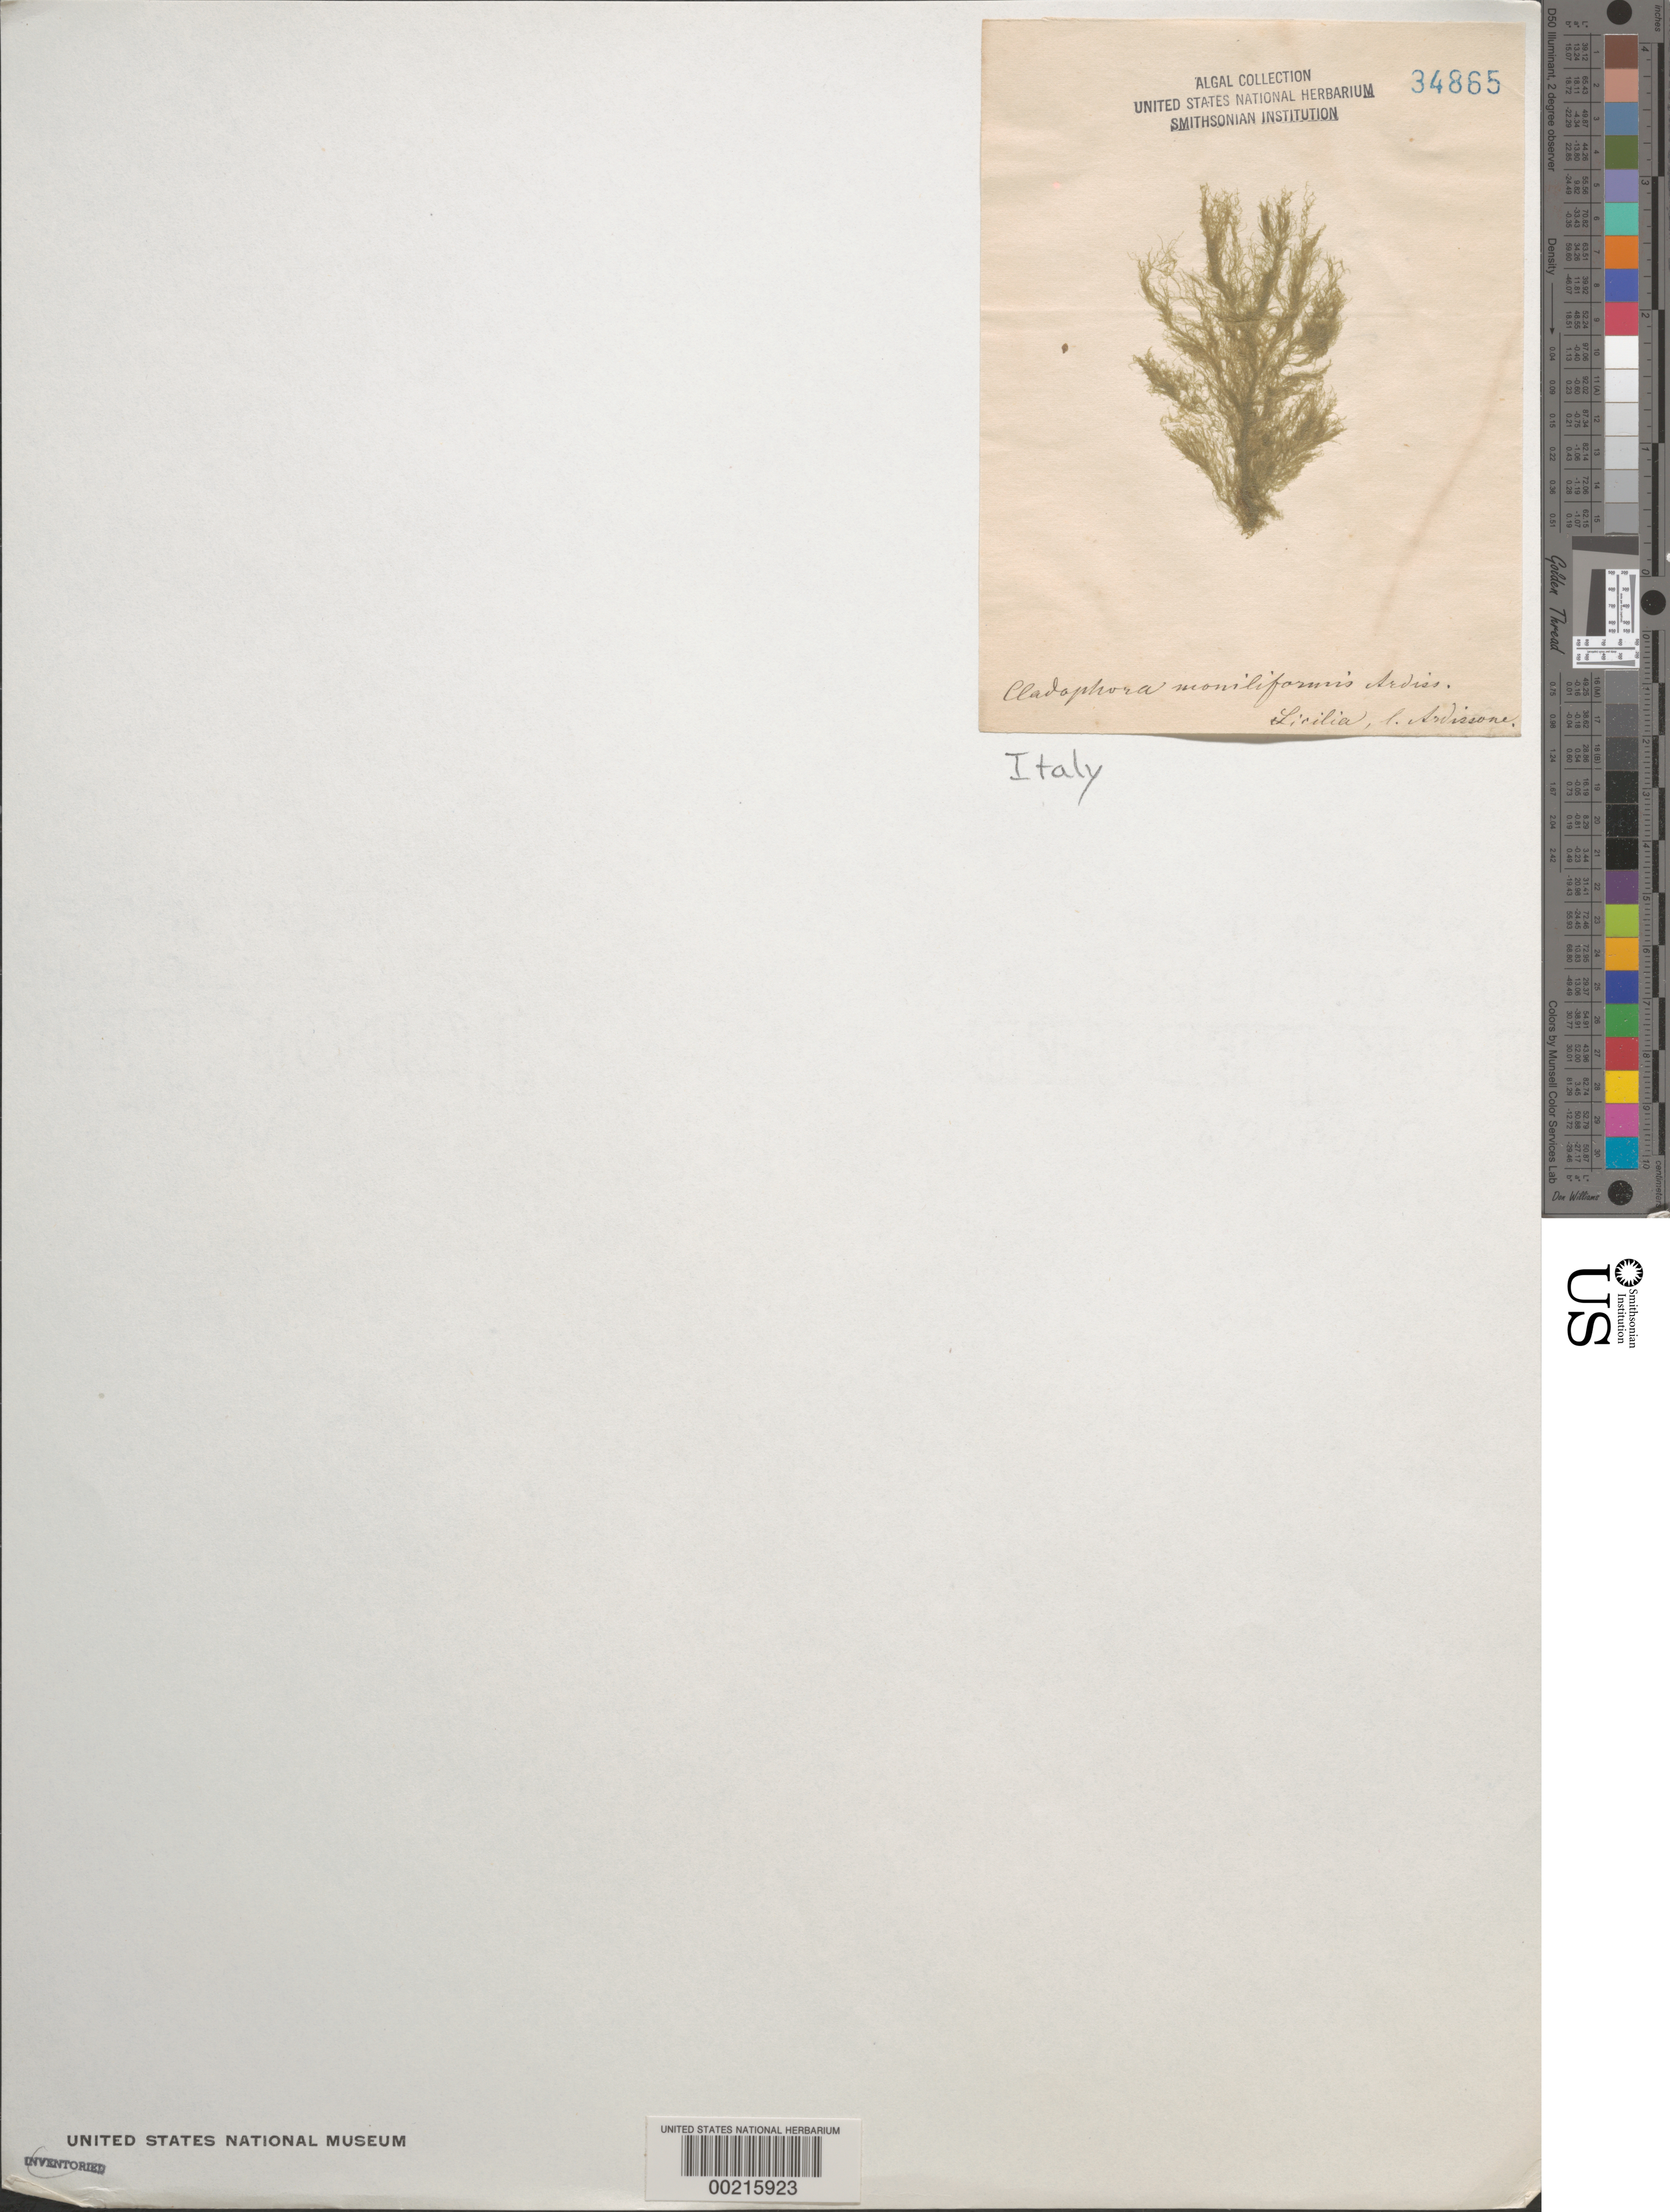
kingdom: Plantae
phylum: Chlorophyta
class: Ulvophyceae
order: Cladophorales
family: Cladophoraceae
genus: Cladophora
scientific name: Cladophora laetevirens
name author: (Dillwyn) Kütz.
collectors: F. Ardissone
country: Italy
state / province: Siciliana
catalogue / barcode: US 34865